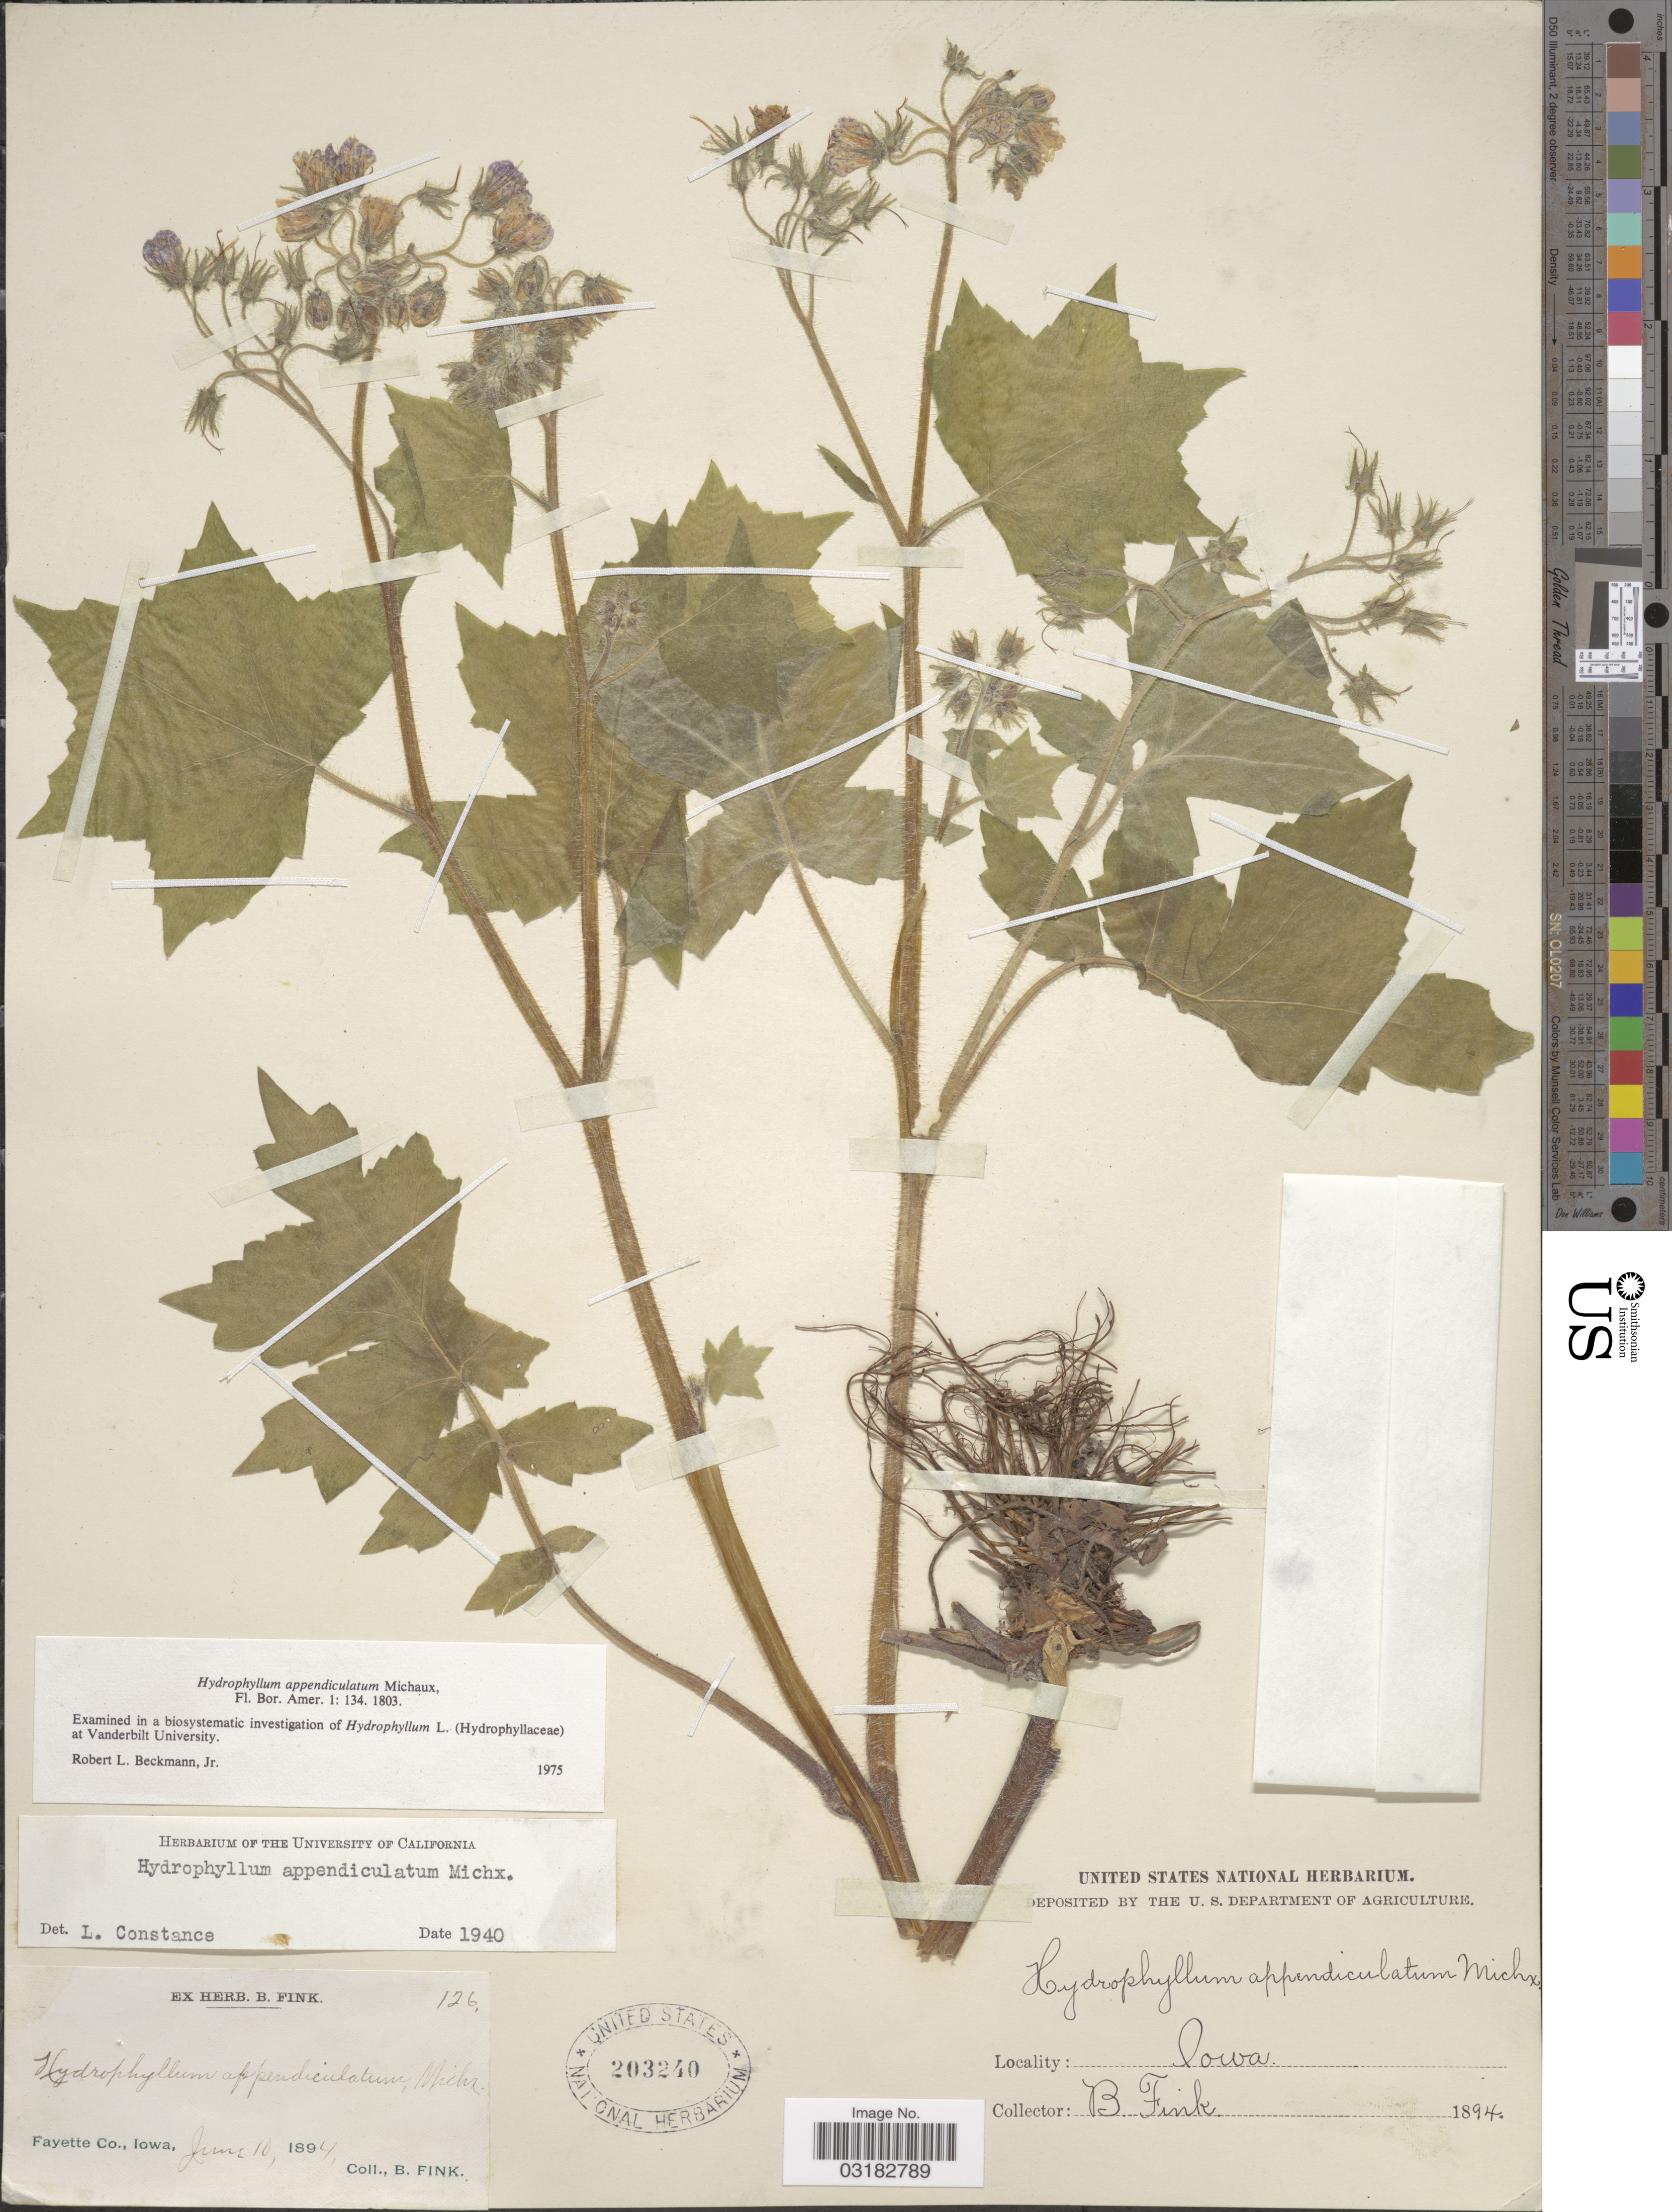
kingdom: Plantae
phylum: Tracheophyta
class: Magnoliopsida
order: Boraginales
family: Hydrophyllaceae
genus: Hydrophyllum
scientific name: Hydrophyllum appendiculatum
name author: Michx.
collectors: B. Fink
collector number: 126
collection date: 1894-06-10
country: United States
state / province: Iowa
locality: Fayette Co.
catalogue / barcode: US 203240